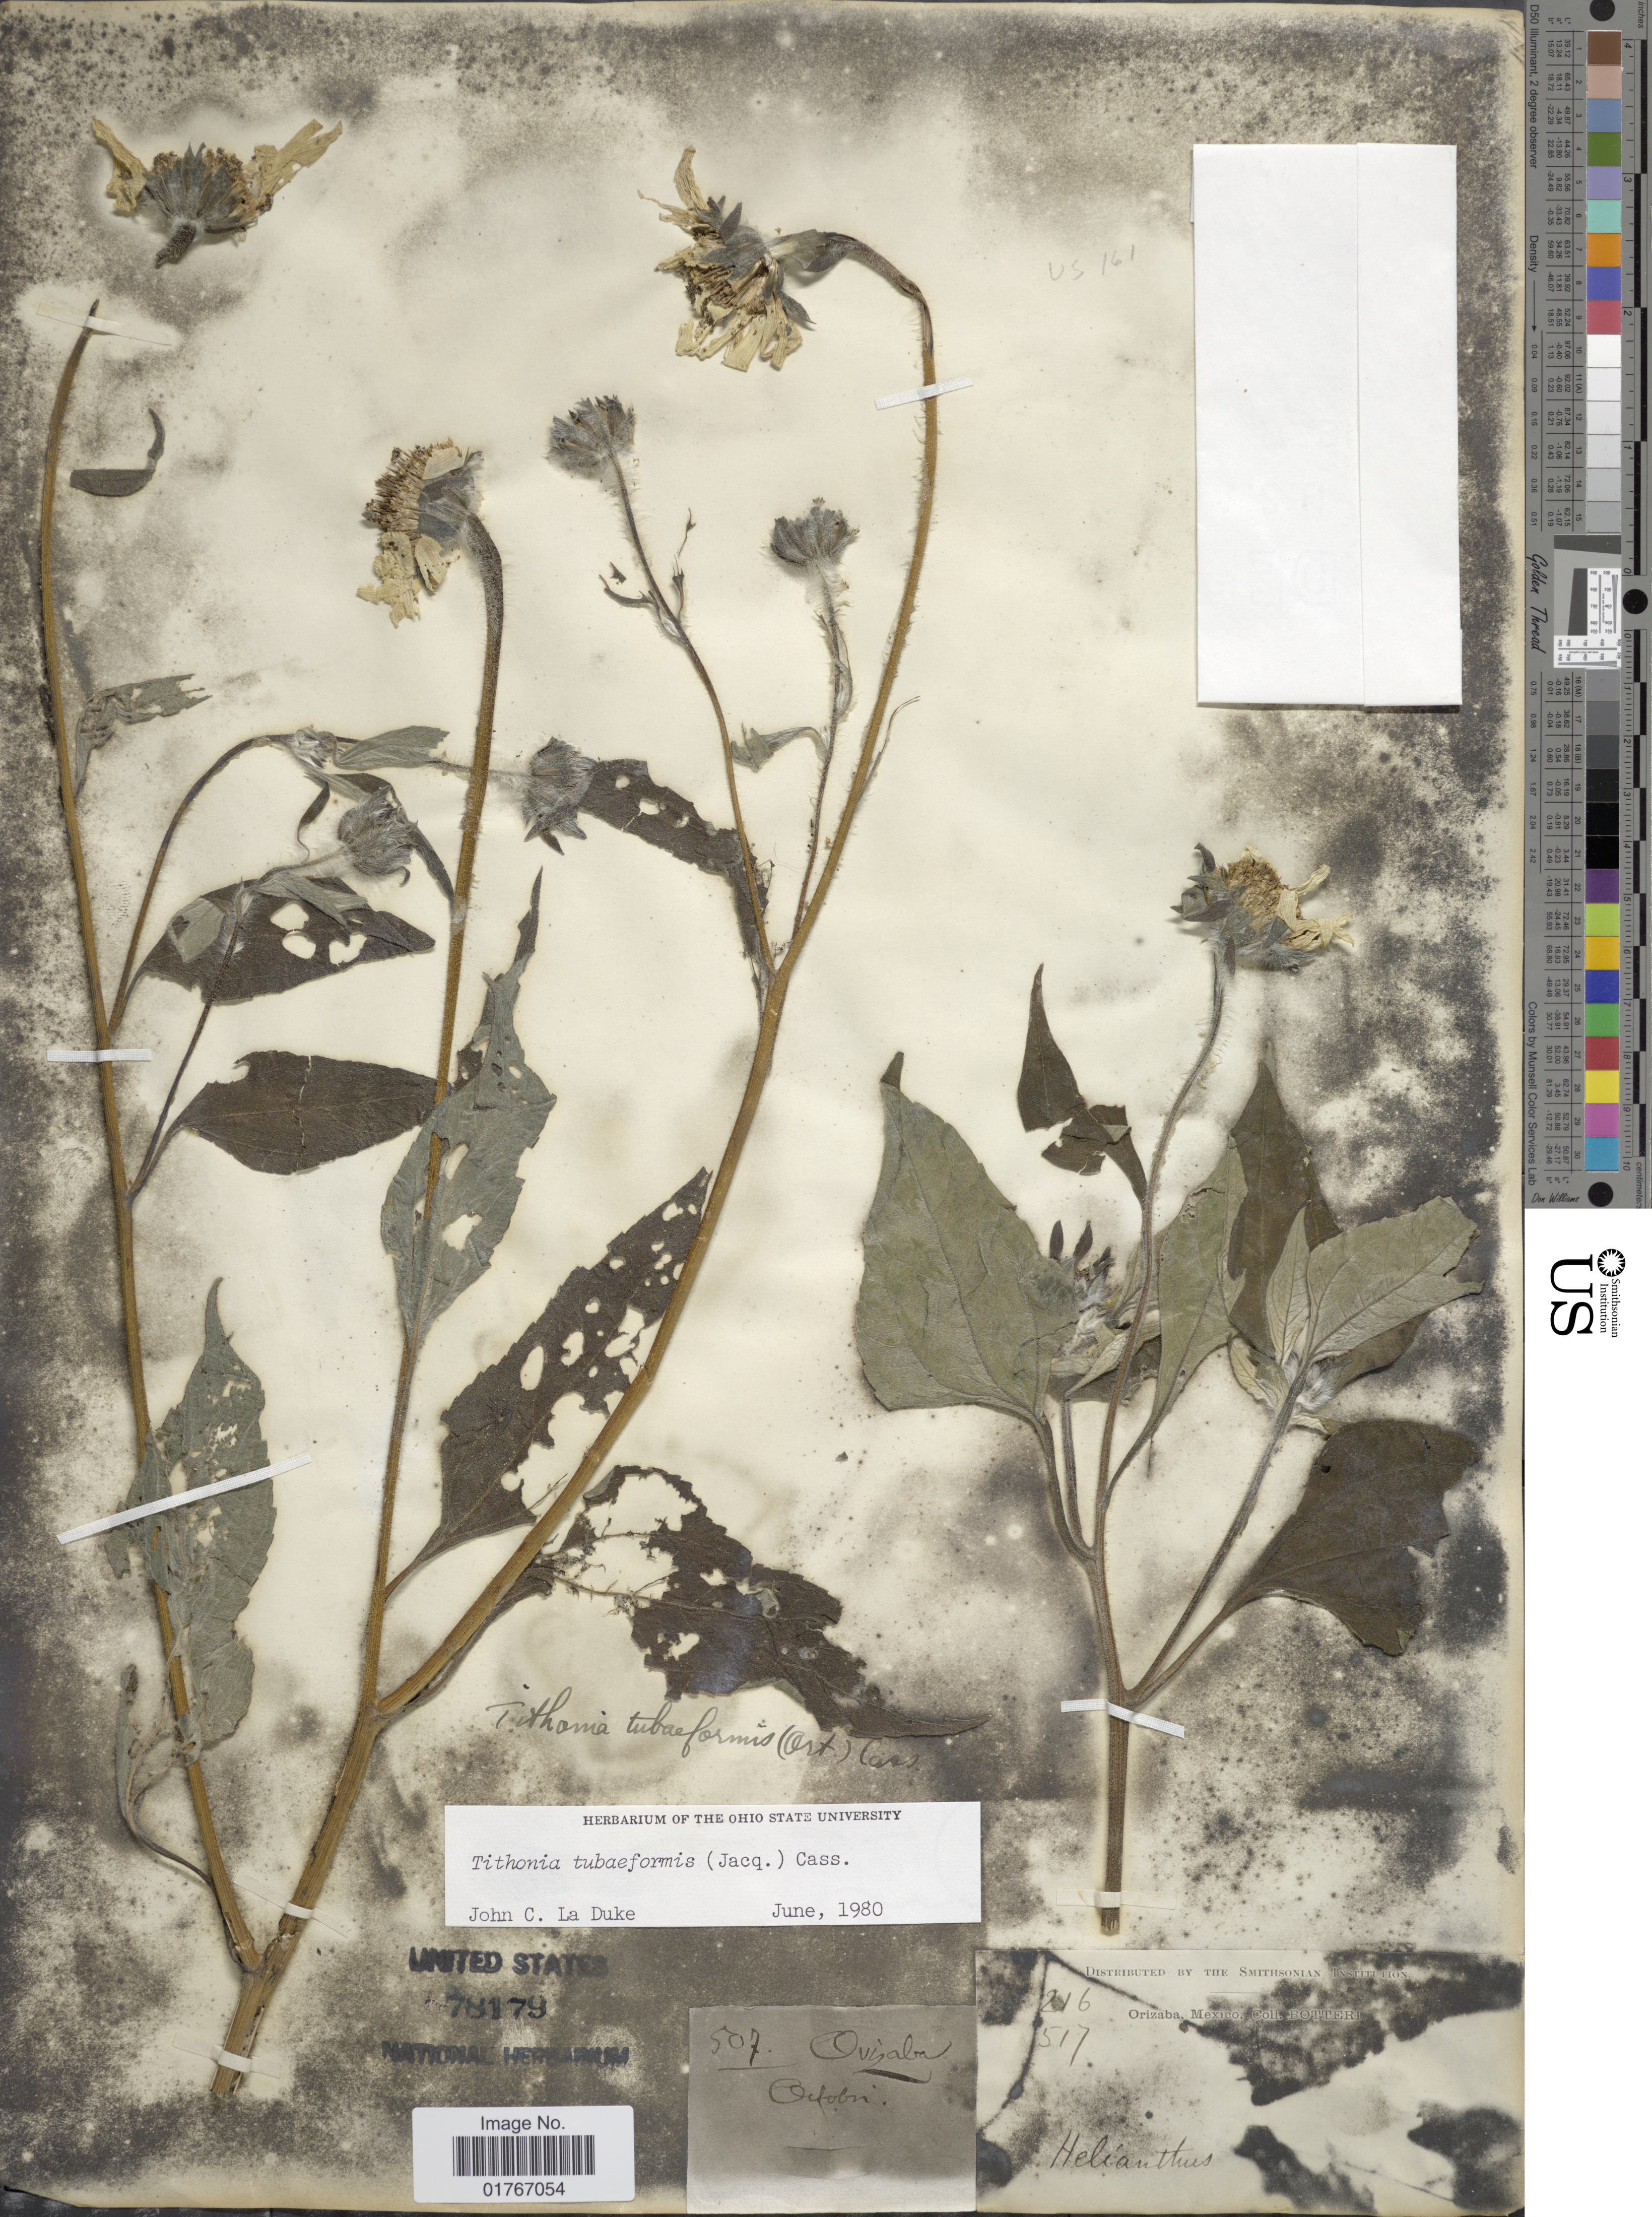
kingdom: Plantae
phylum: Tracheophyta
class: Magnoliopsida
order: Asterales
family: Asteraceae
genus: Tithonia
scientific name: Tithonia tubaeformis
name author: (Jacq.) Cass.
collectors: -. Botteri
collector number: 216/517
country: Mexico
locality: Orizaba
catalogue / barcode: US 78179